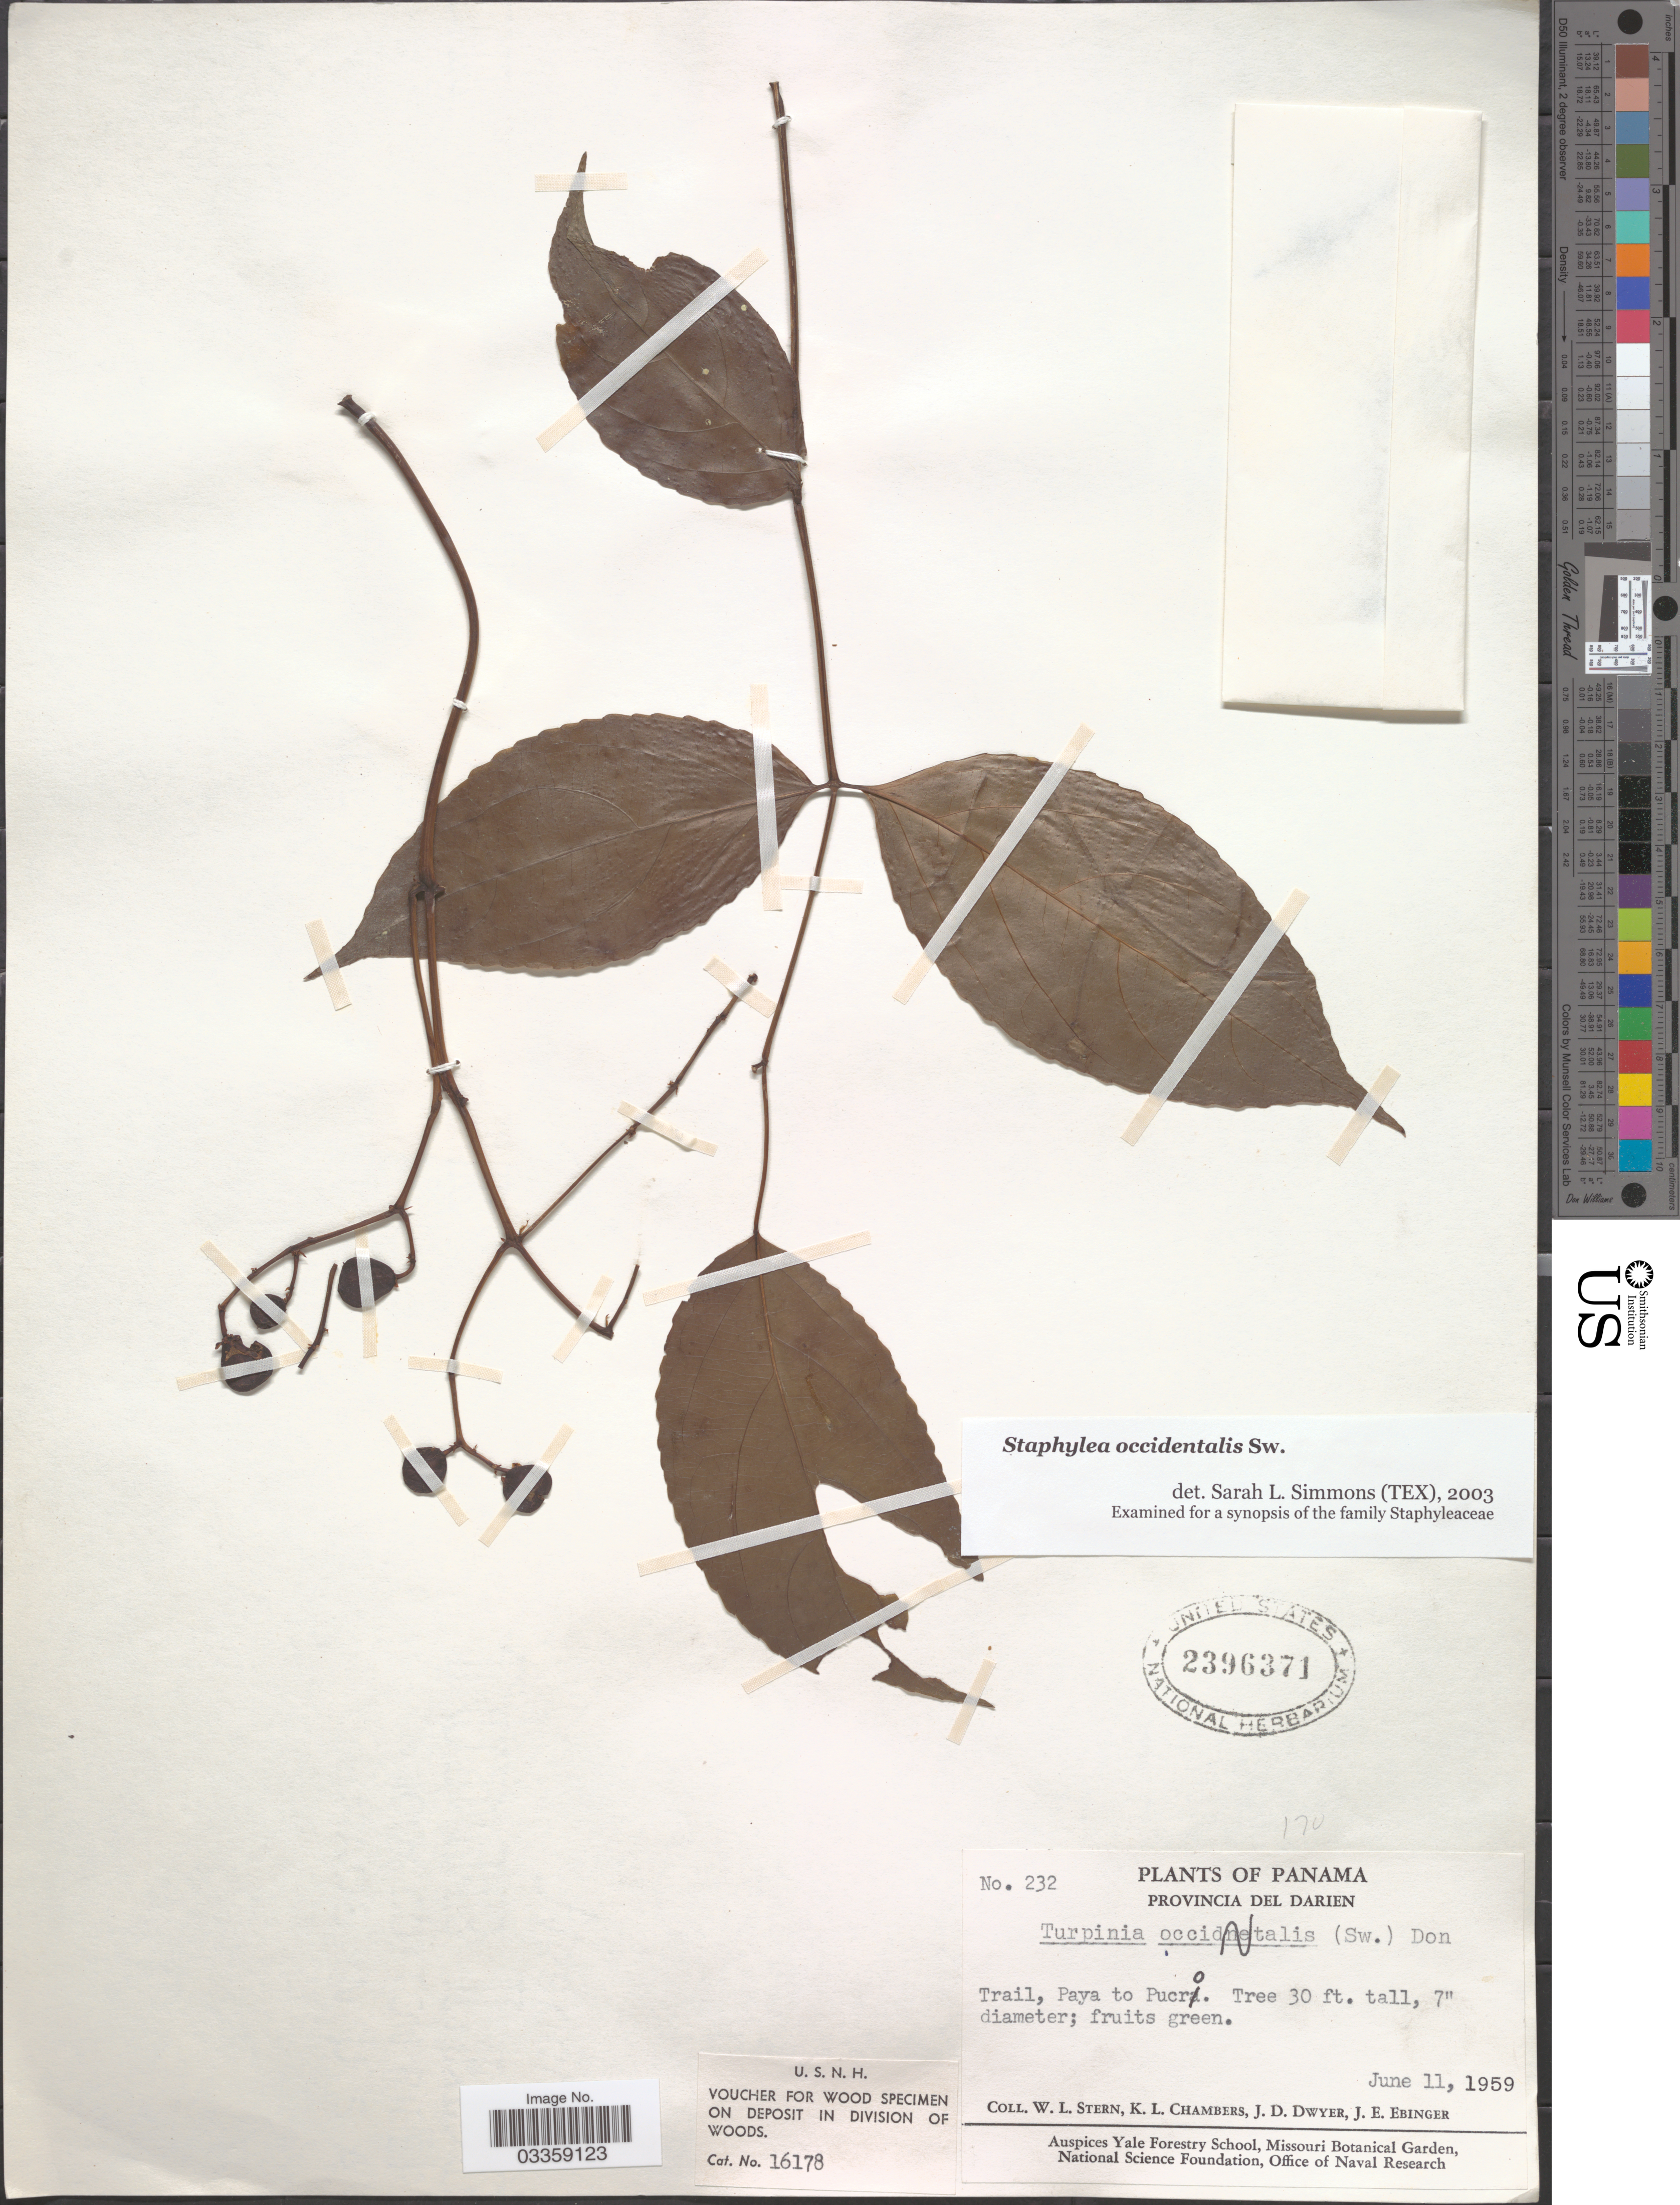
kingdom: Plantae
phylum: Tracheophyta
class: Magnoliopsida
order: Crossosomatales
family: Staphyleaceae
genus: Turpinia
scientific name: Turpinia occidentalis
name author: (Sw.) G. Don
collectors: W. L. Stern, K. Chambers, J. D. Dwyer & J. Ebinger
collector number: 232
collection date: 1959-06-11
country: Panama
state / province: Darién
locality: Trail, Paya to Pucro.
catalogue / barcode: US 2396371